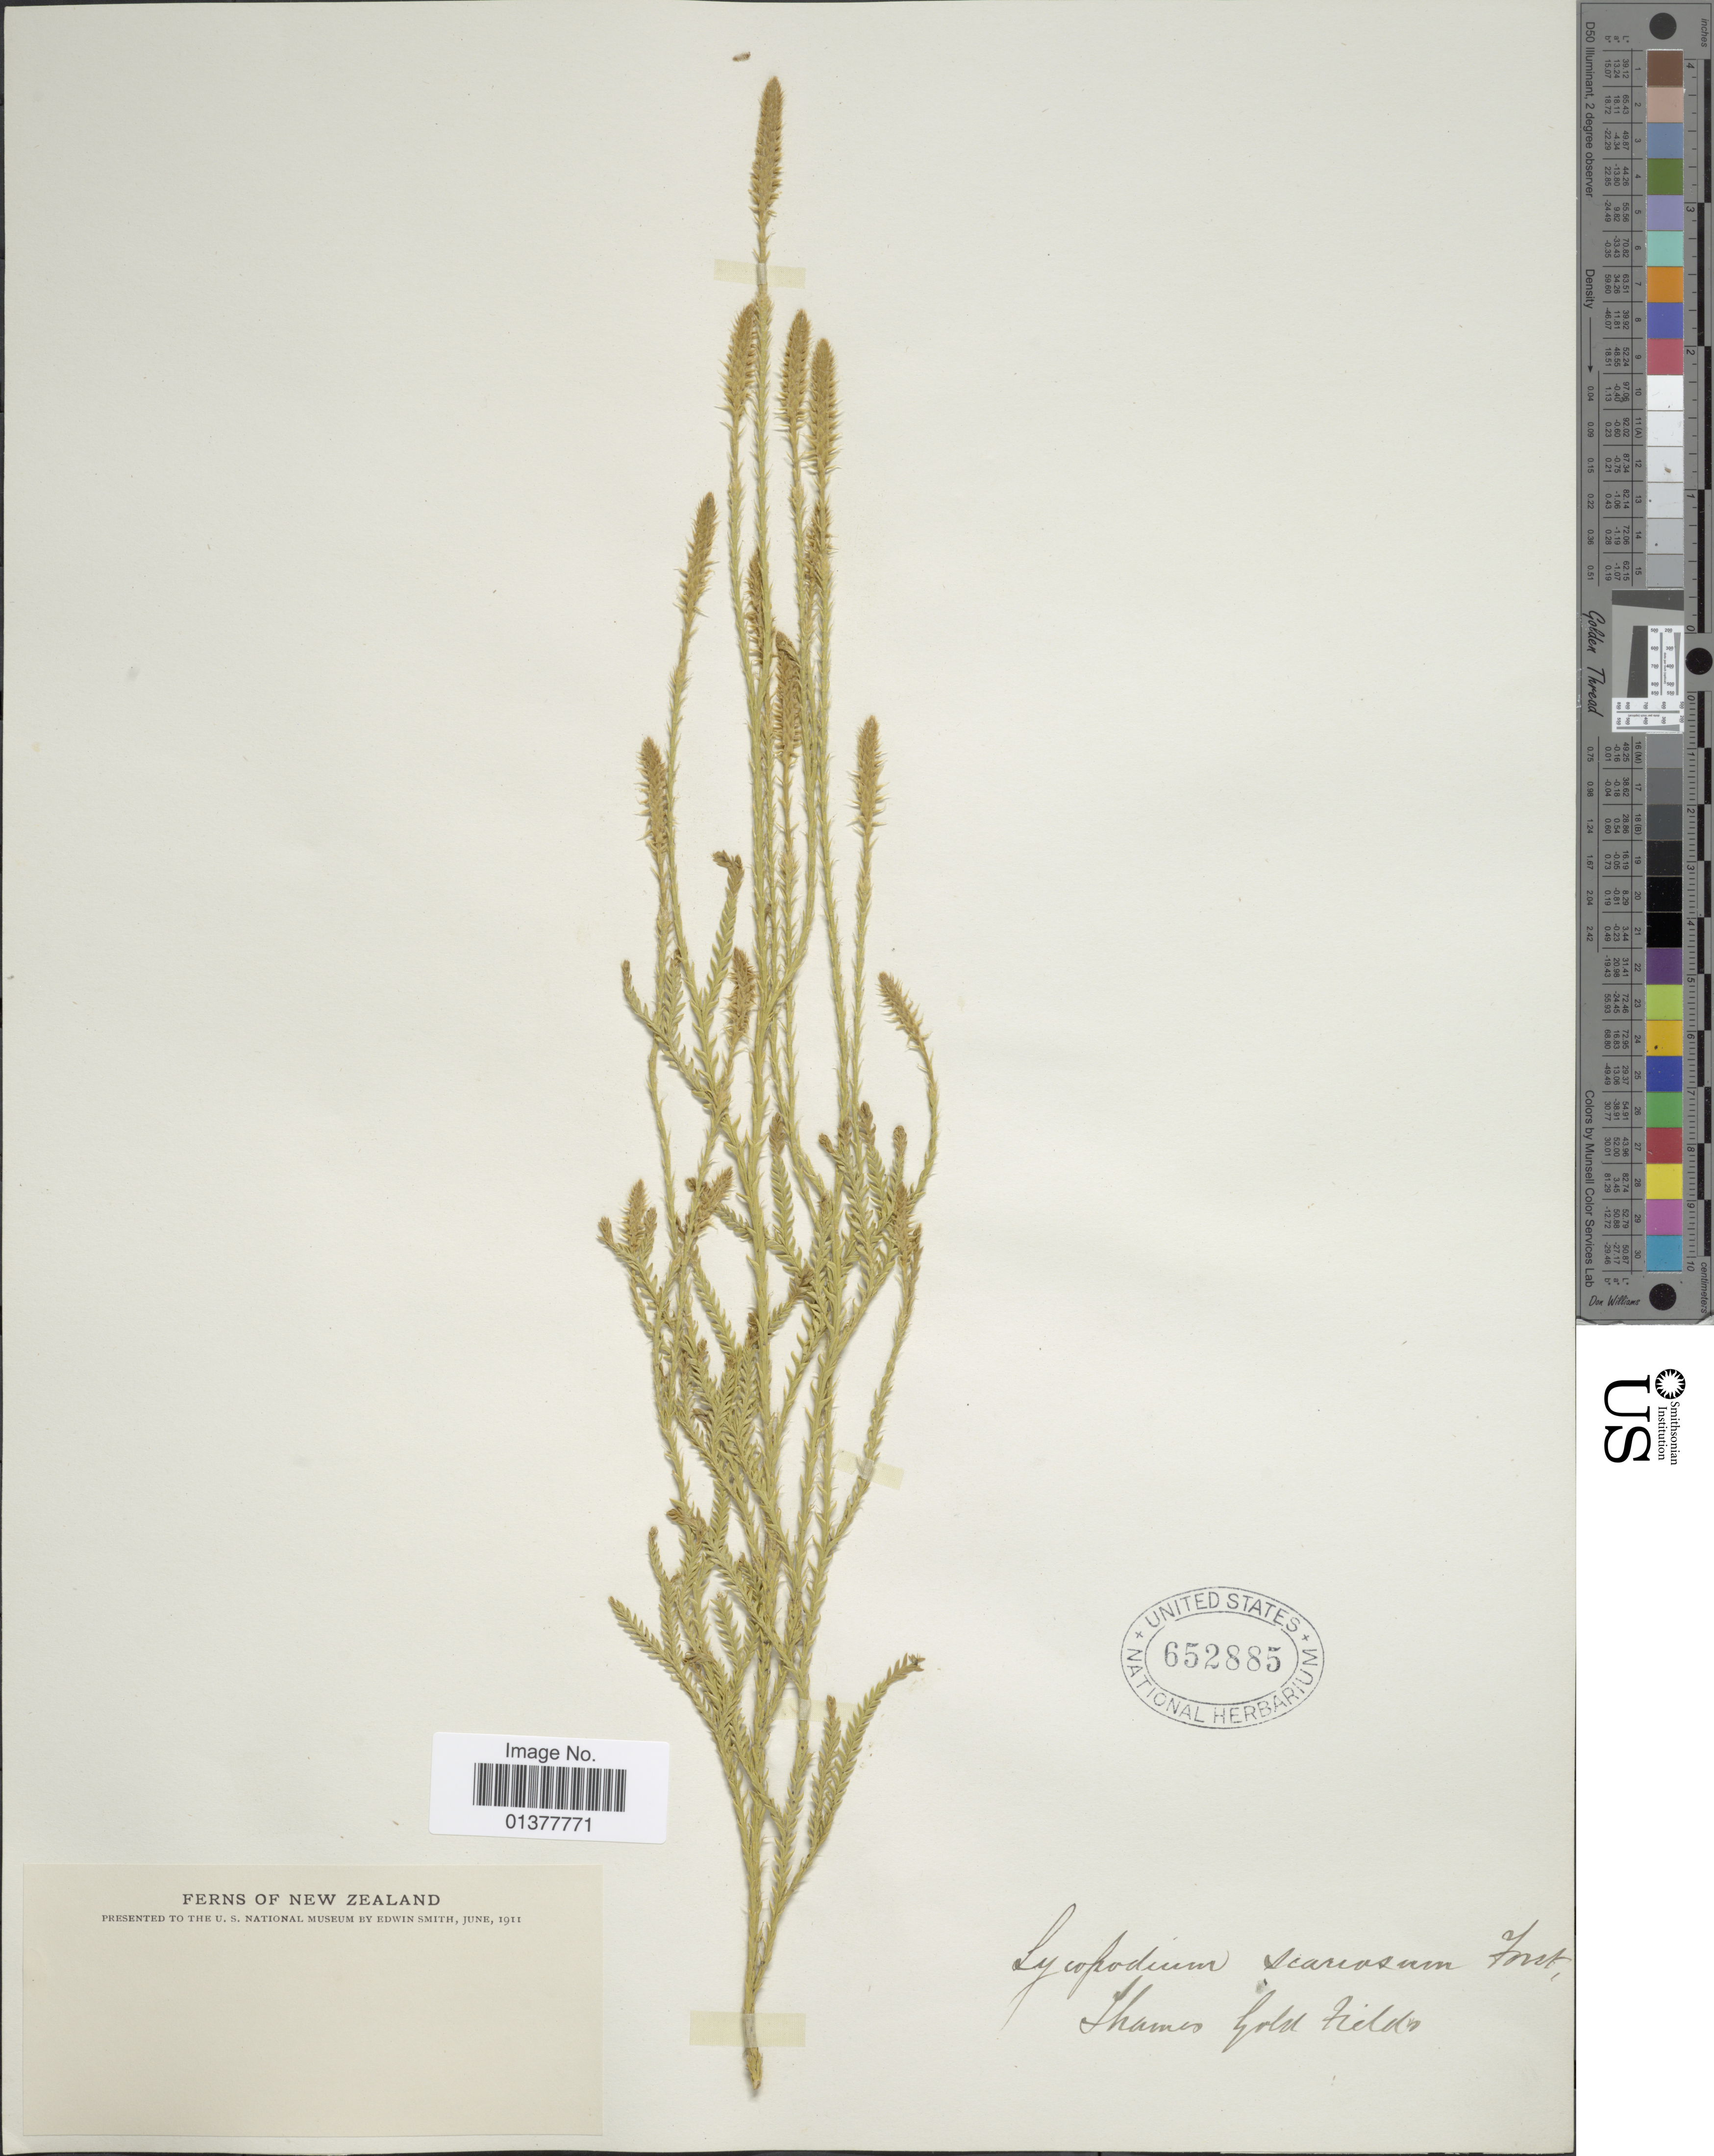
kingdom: Plantae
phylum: Tracheophyta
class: Lycopodiopsida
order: Lycopodiales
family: Lycopodiaceae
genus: Diphasium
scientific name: Diphasium scariosum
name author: (G. Forst.) Rothm.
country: New Zealand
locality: Thames Gold fields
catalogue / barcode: US 652885